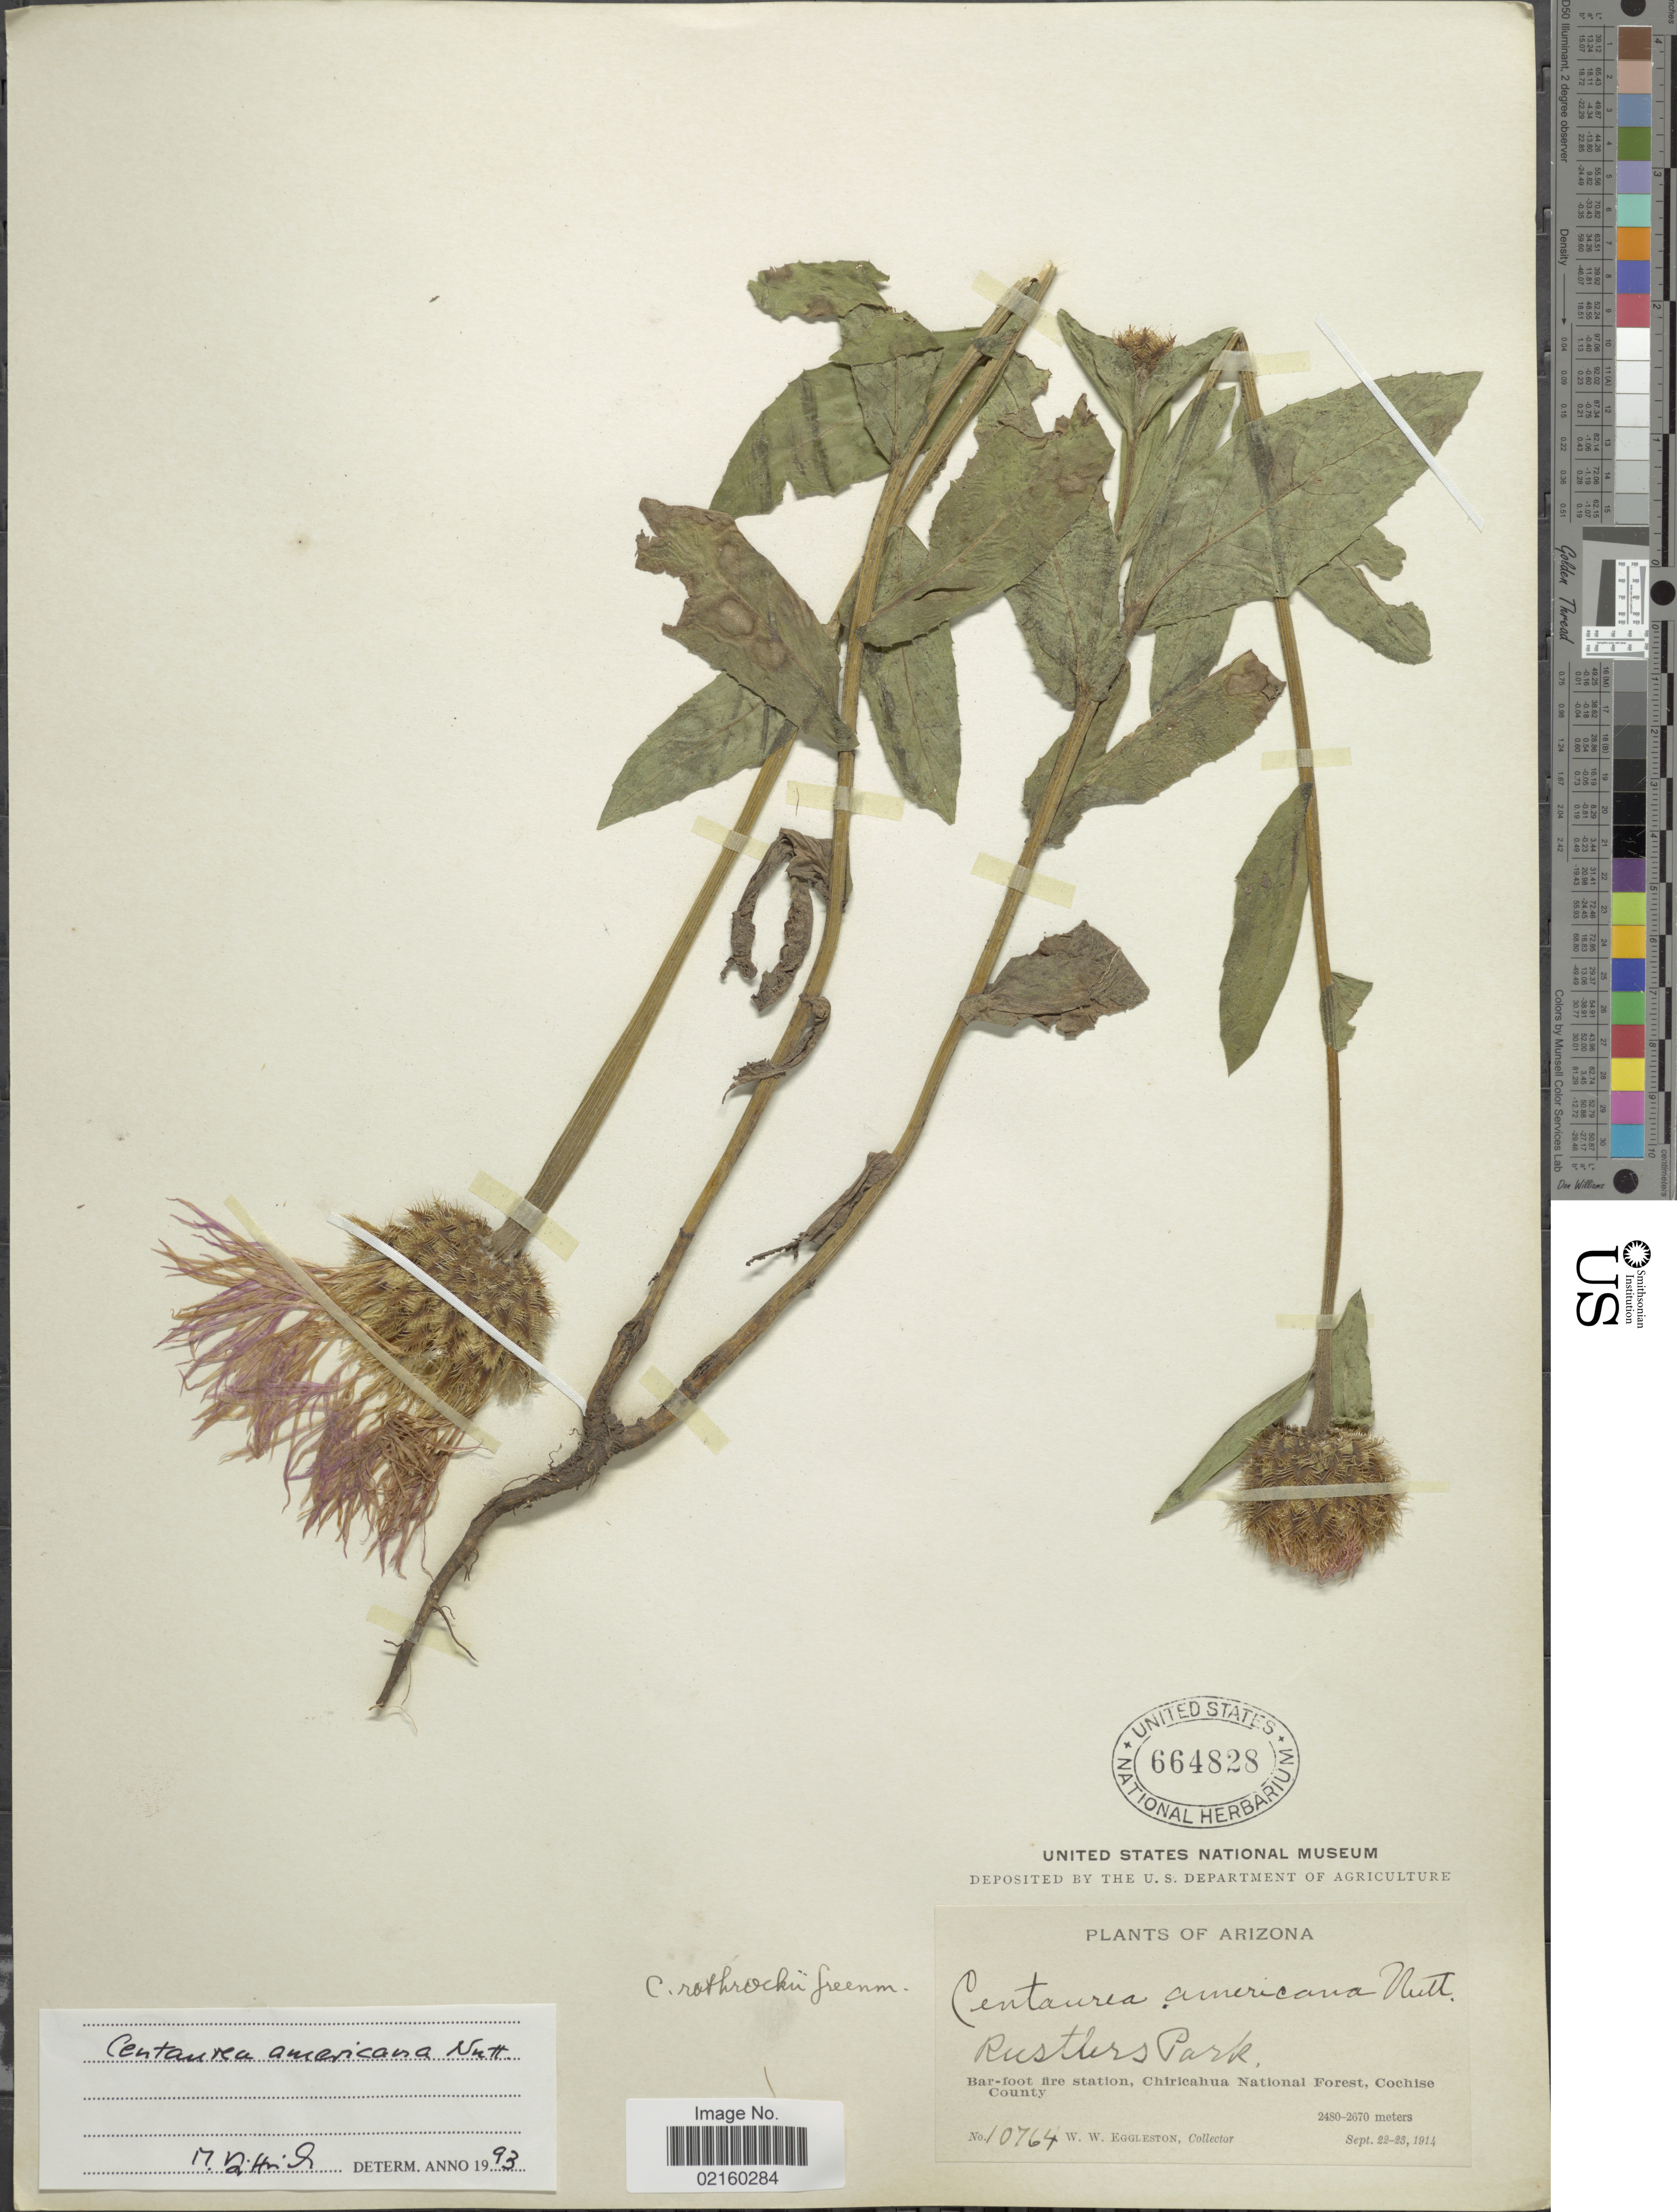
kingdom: Plantae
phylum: Tracheophyta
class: Magnoliopsida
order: Asterales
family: Asteraceae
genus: Plectocephalus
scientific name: Plectocephalus americanus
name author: (Nutt.) D. Don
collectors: W. W. Eggleston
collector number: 10764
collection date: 1914-09-22/1914-09-23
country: United States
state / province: Arizona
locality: Rustlers Park, Bar-foot fire station, Chiricahua National Forest, Cochise County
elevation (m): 2480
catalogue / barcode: US 664828